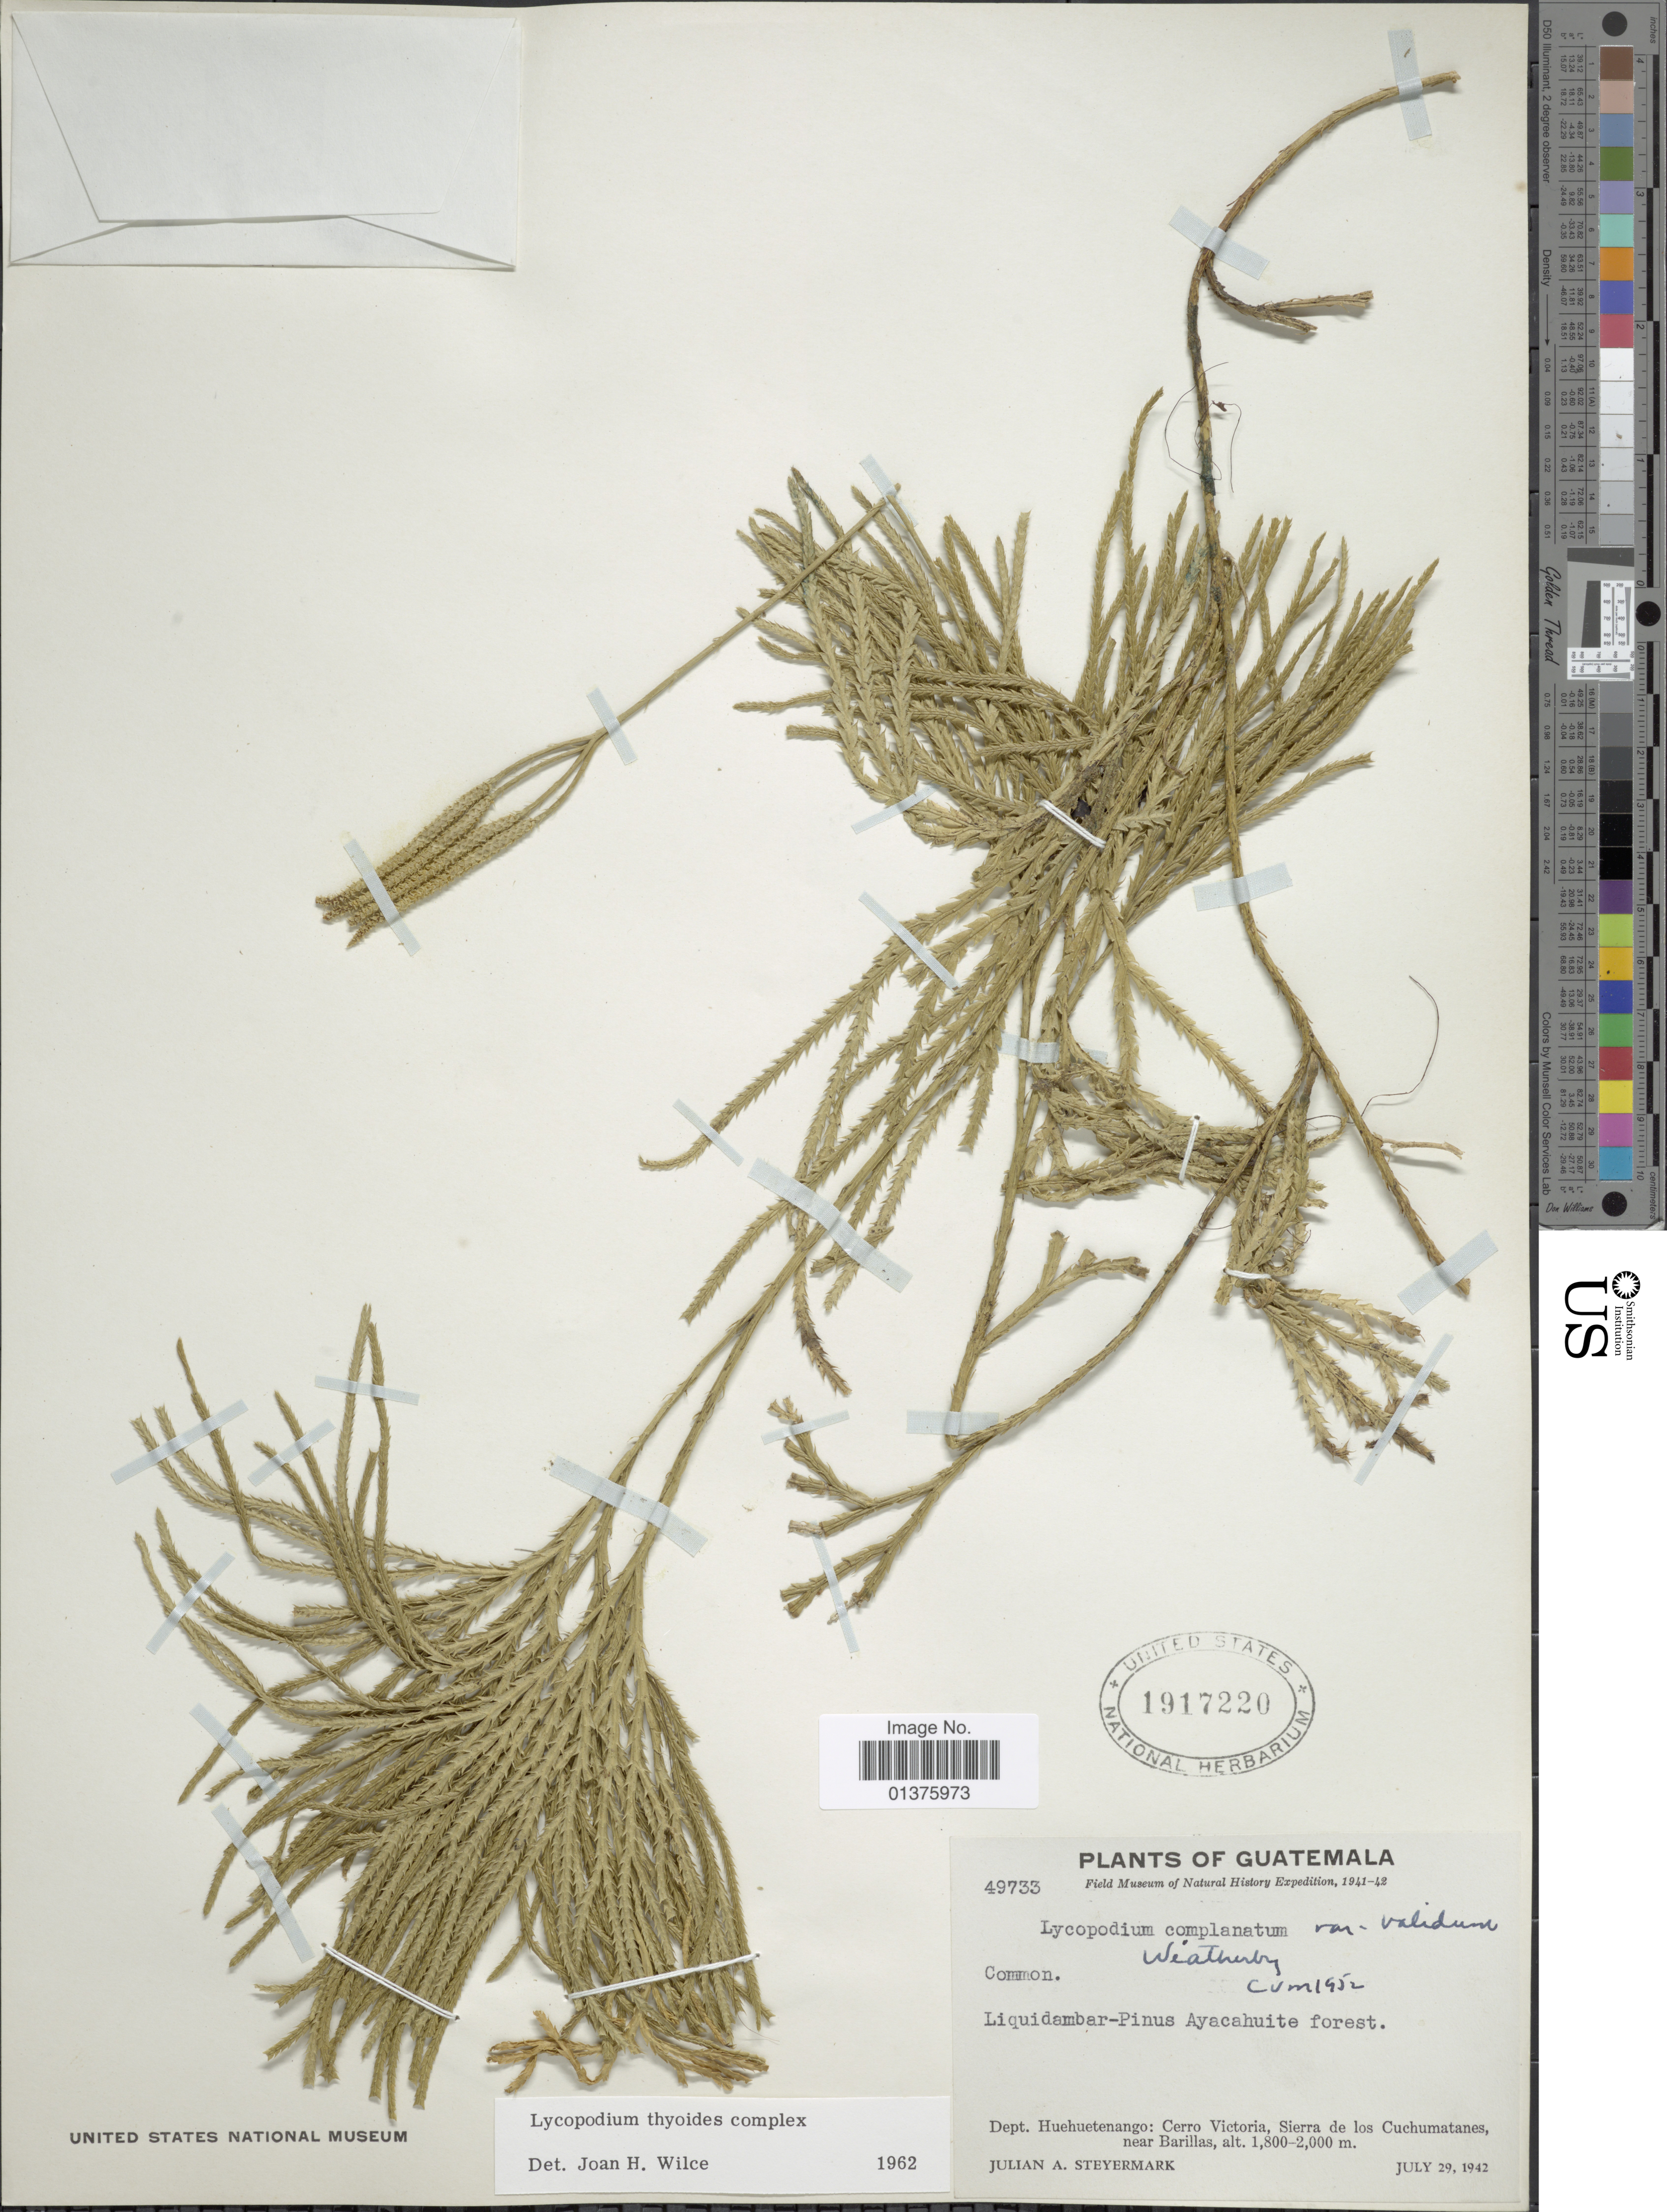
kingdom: Plantae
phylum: Tracheophyta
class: Lycopodiopsida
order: Lycopodiales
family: Lycopodiaceae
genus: Diphasiastrum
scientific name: Diphasiastrum thyoides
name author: (Humb. & Bonpl. ex Willd.) Holub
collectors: J. Steyermark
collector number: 49733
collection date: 1942-07-29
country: Guatemala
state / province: Huehuetenango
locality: Cerro Victoria, Sierra de los Cuchumatanes, near Barillas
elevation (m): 1800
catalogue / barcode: US 1917220